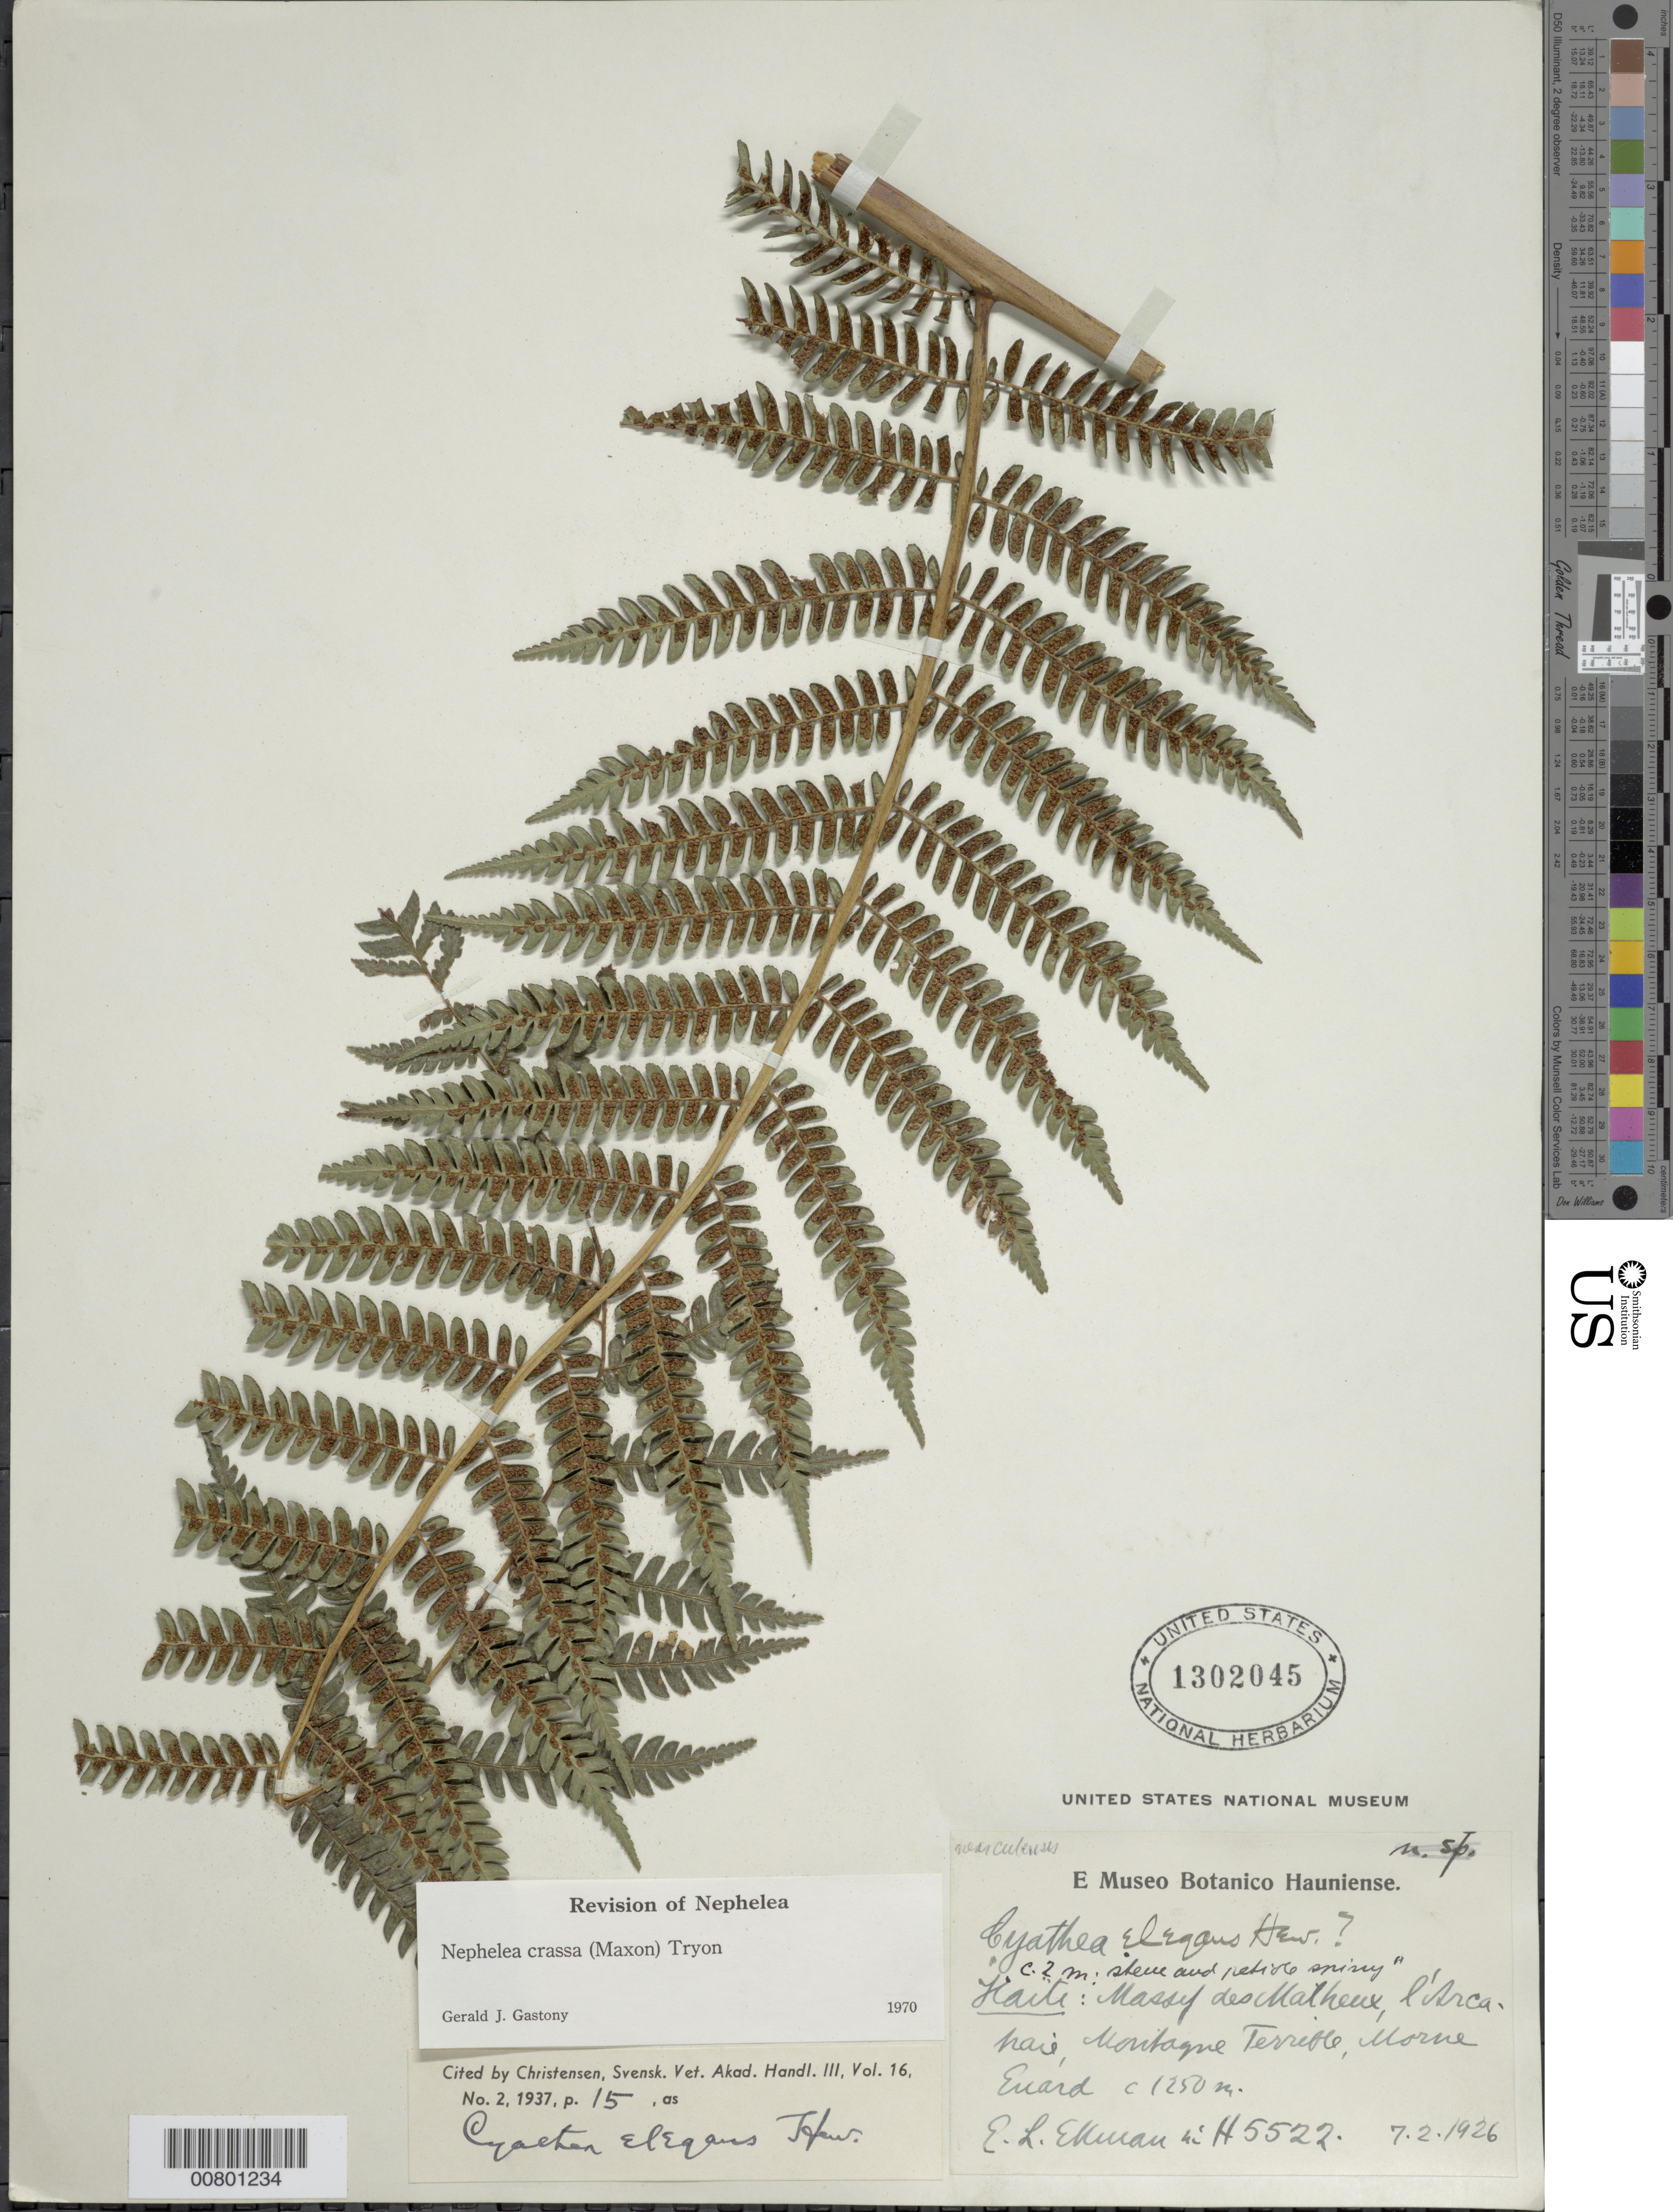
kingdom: Plantae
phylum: Tracheophyta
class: Polypodiopsida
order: Cyatheales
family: Cyatheaceae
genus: Alsophila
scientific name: Alsophila jimeneziana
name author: D.S. Conant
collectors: E. L. Ekman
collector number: H 5522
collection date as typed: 07 Feb 1926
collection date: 1926-02-07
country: Haiti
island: Hispaniola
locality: Massif des Matheux, l'Arcahaie, Montagne Terrible, Morne Enard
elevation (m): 1250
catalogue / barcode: US 1302045